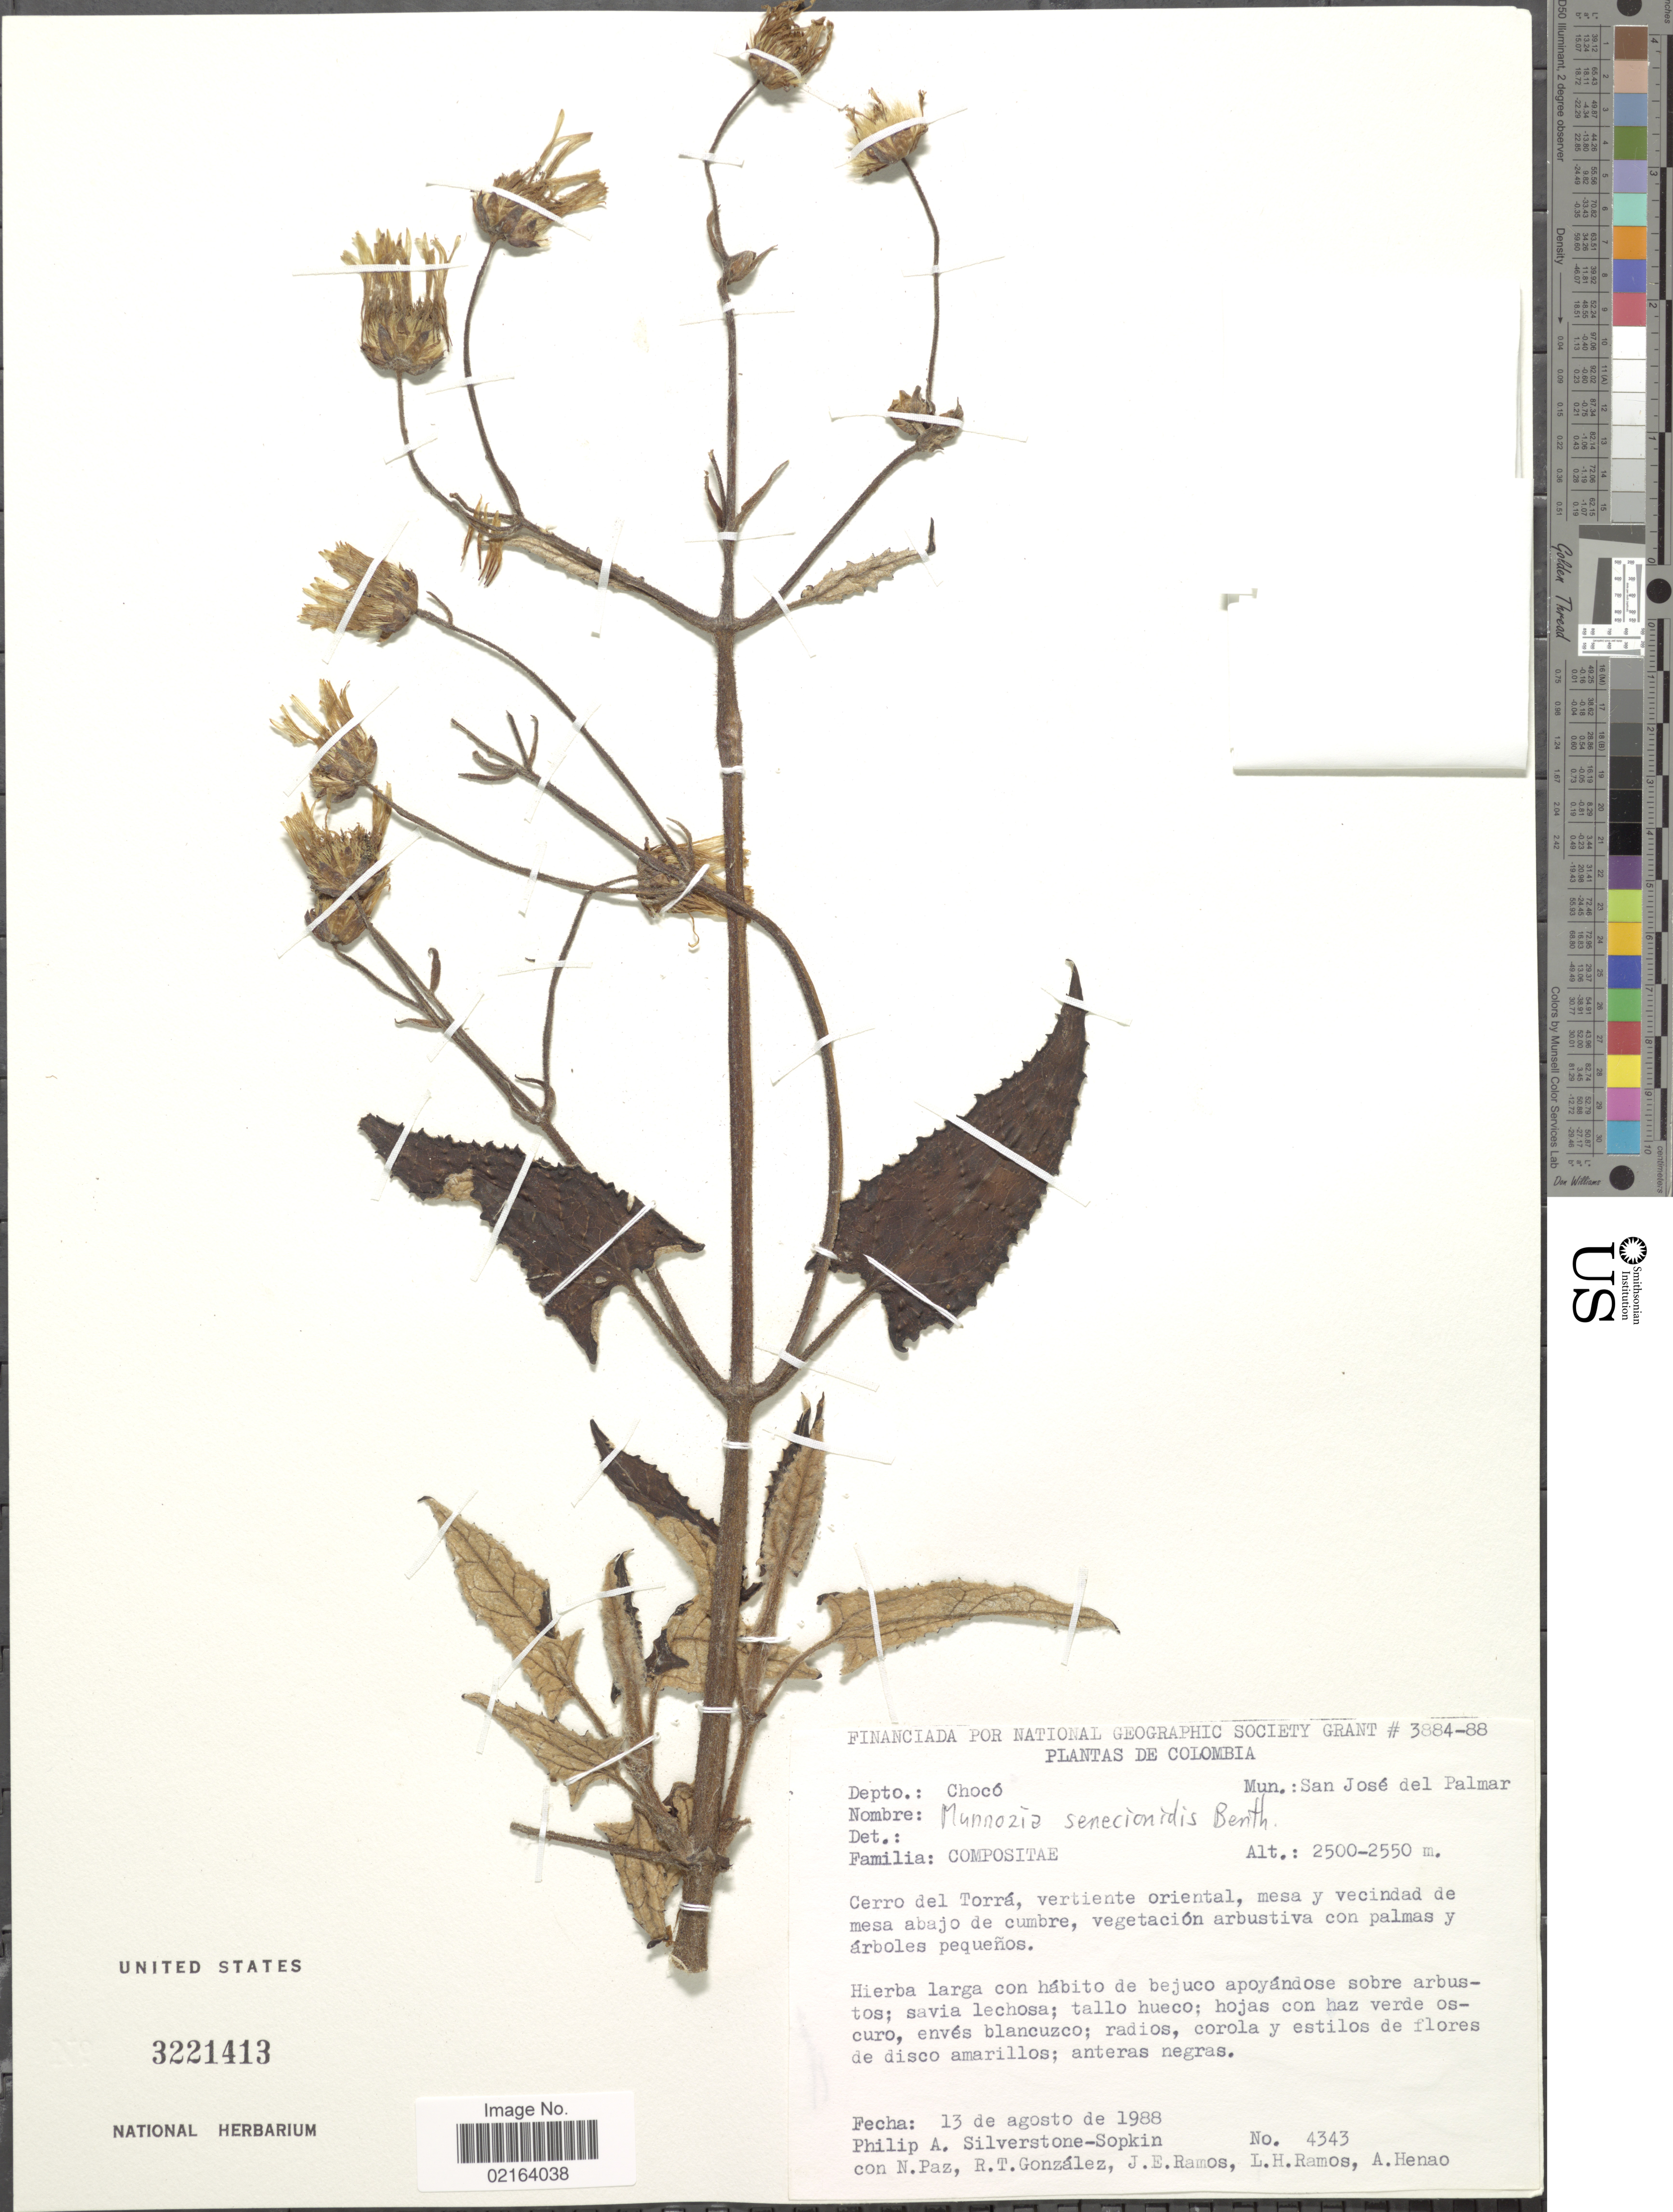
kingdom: Plantae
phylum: Tracheophyta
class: Magnoliopsida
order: Asterales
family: Asteraceae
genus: Munnozia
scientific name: Munnozia senecionidis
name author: Benth.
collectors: P. A. Silverstone-Sopkin, N. Paz, R. Gonzalez, J. E. Ramos & et al.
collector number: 4343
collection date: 1988-08-13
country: Colombia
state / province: Chocó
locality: Depto.: Choco, Mun.: San Jose del Palmar, Cerro del Torra, vertiente oriental, mesa y vecindad de mesa abajo de cumbre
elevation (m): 2500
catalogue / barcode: US 3221413